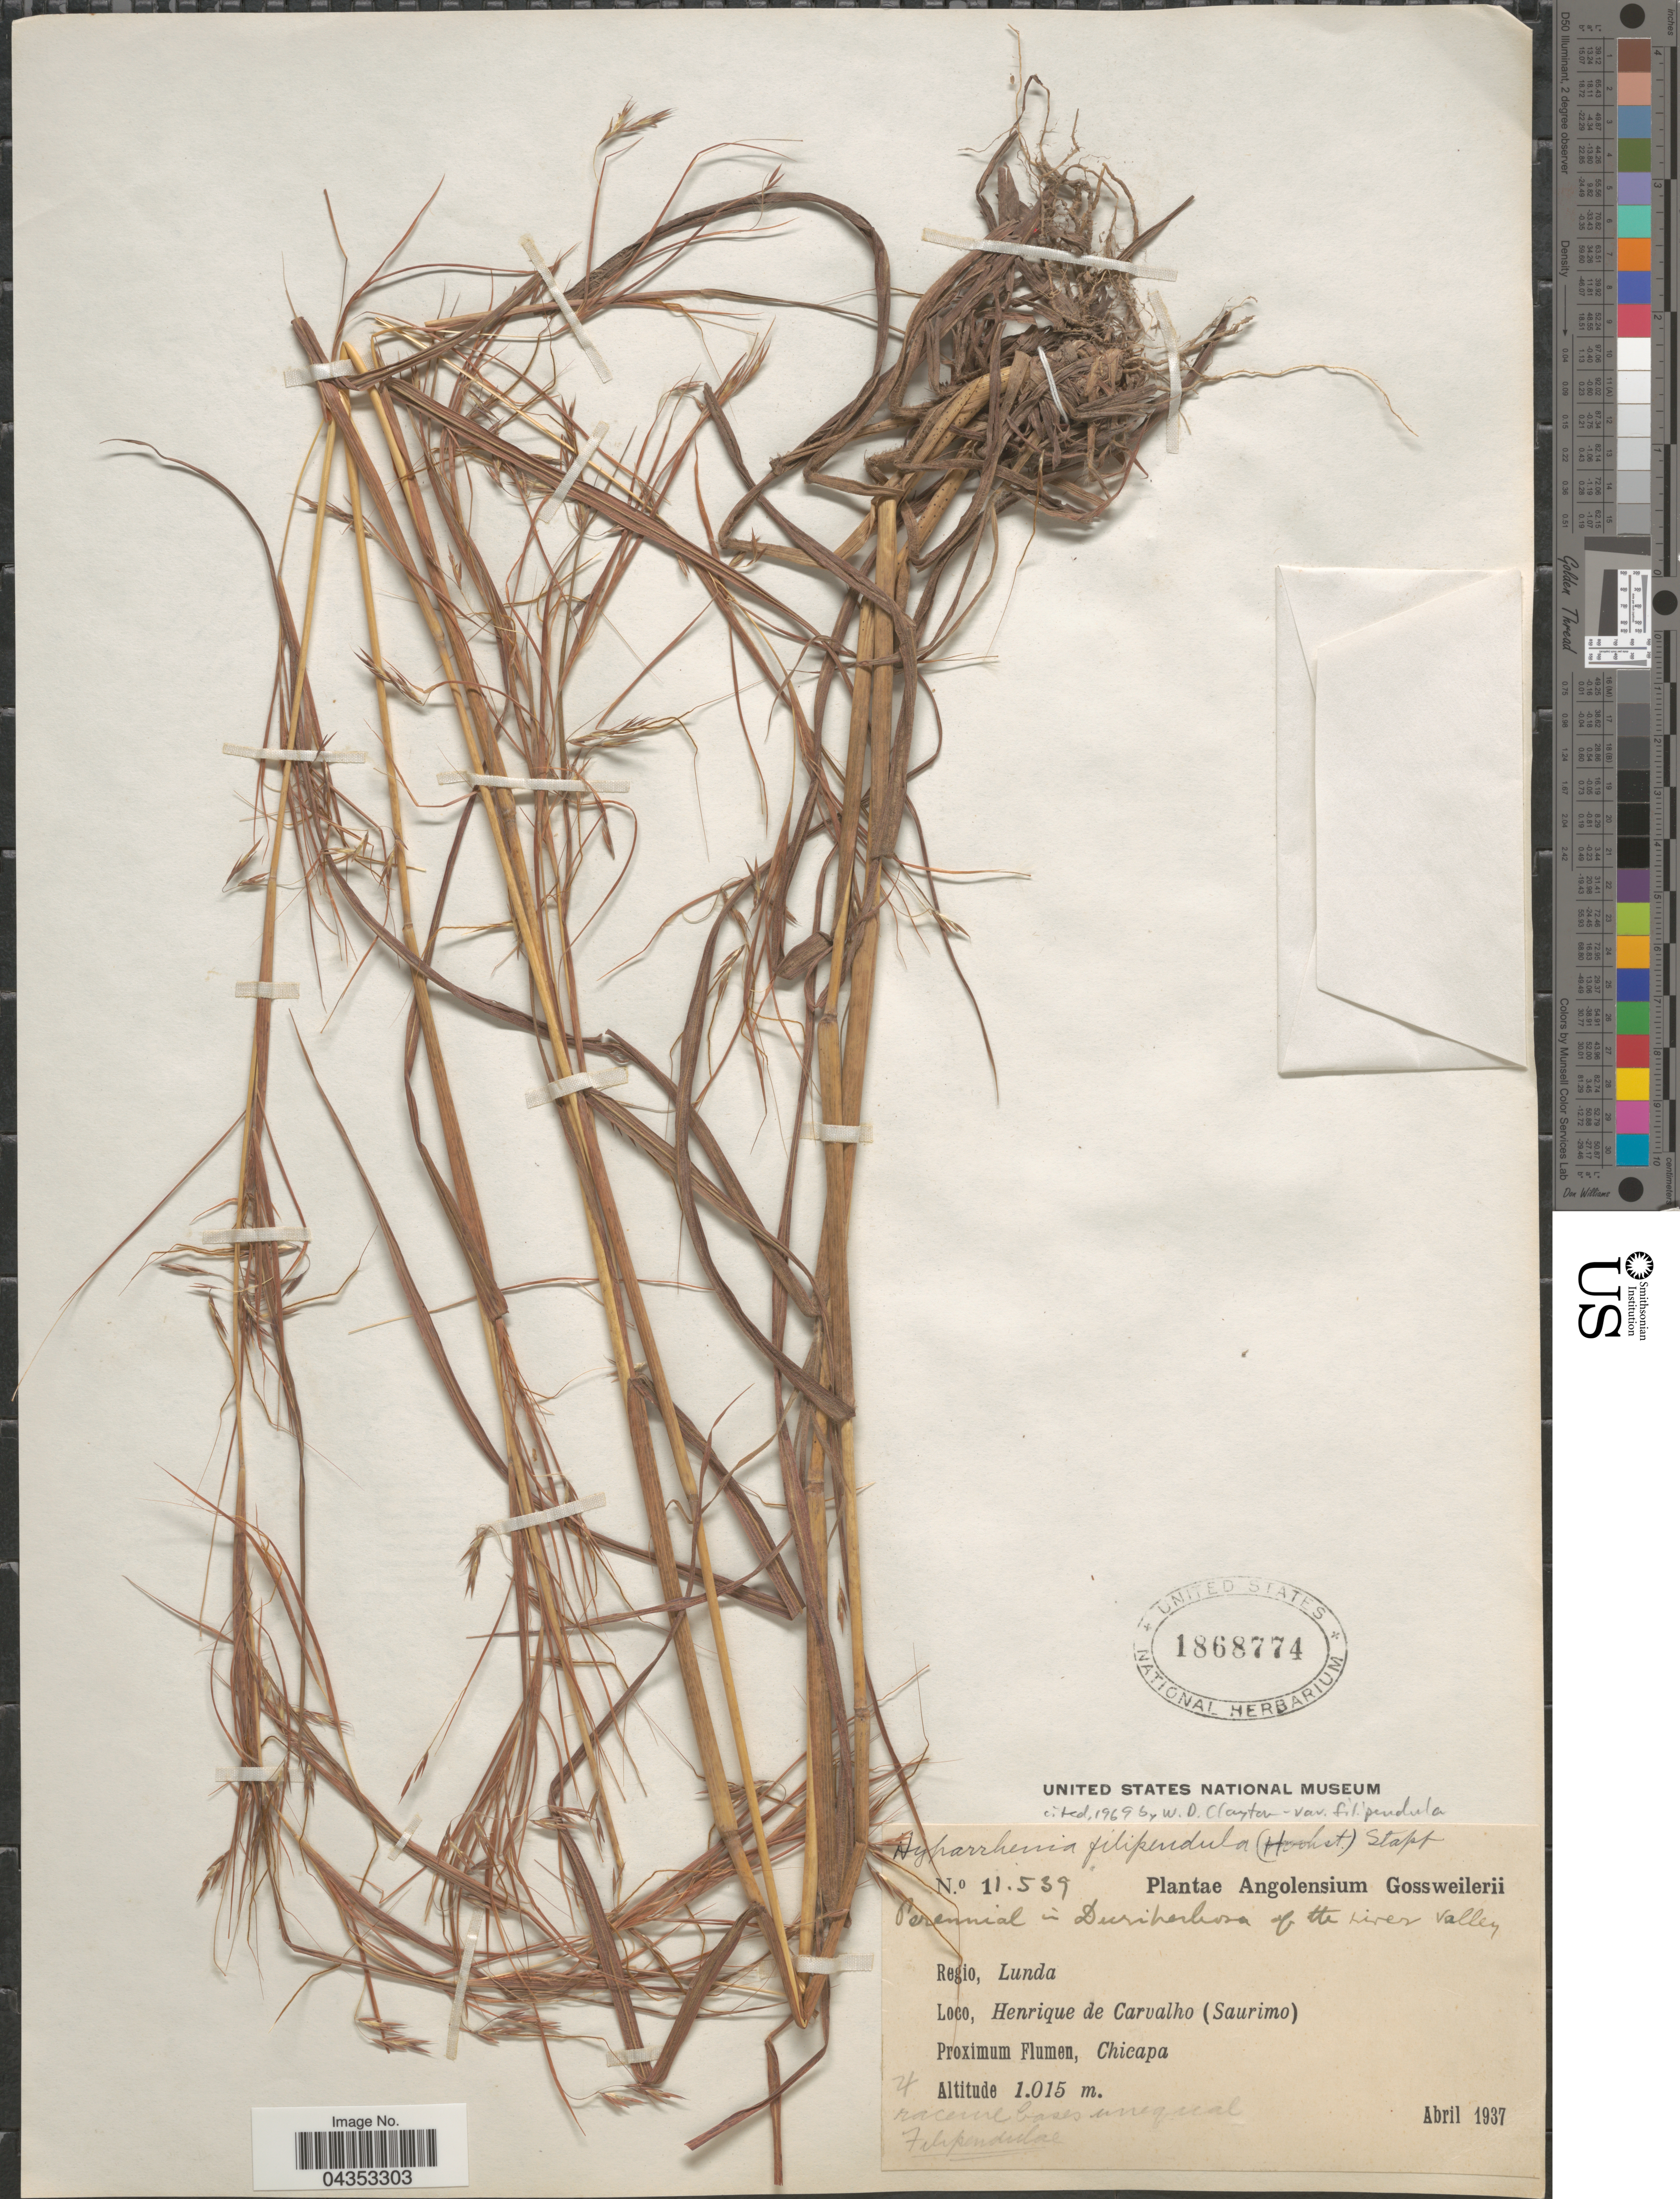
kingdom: Plantae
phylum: Tracheophyta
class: Liliopsida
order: Poales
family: Poaceae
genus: Hyparrhenia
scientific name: Hyparrhenia filipendula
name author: (Hochr.) Stapf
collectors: -. Gossweiler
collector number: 11539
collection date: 1937-04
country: Angola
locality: Regio, Lunda. Henrique de Carvalho (Saurimo). Proximum Flumen, Chicapa.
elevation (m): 1015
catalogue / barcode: US 1868774